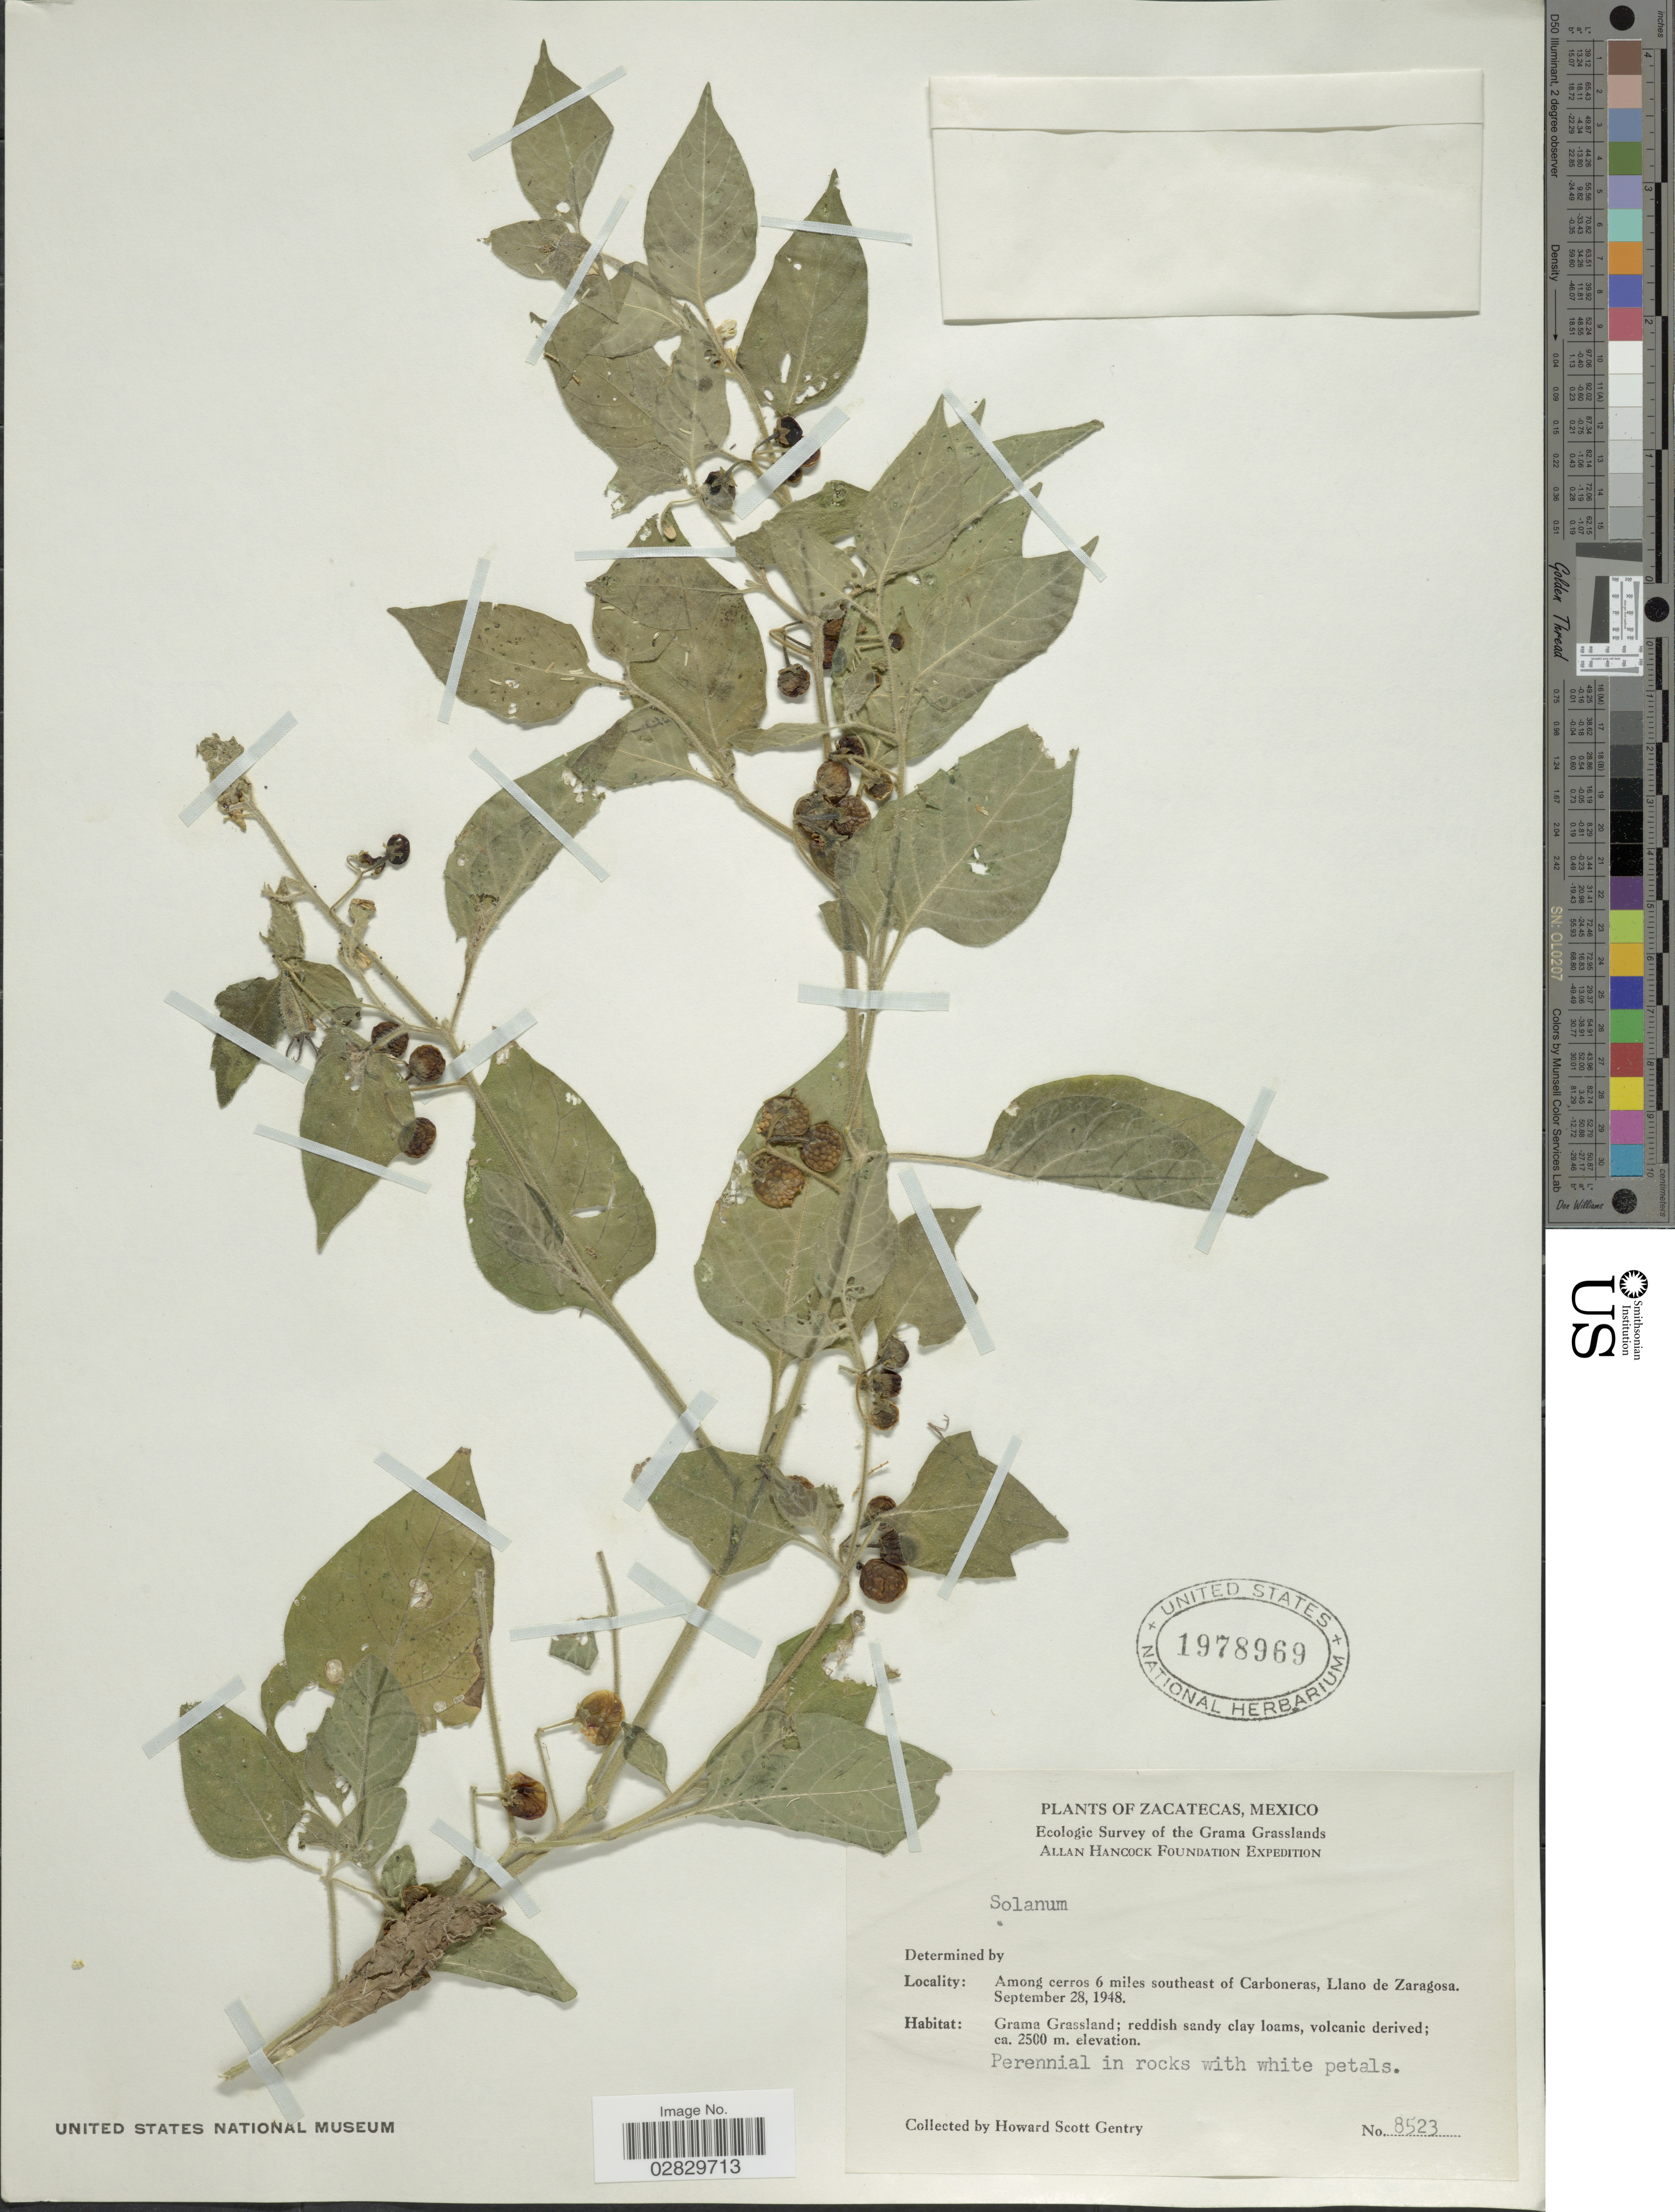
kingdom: Plantae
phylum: Tracheophyta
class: Magnoliopsida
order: Solanales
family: Solanaceae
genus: Solanum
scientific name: Solanum pruinosum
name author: Dunal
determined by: Knapp, S. D.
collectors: H. S. Gentry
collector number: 8523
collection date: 1948-09-28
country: Mexico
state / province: Zacatecas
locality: Among cerros 6 miles southeast of Carboneras, Llano de Zaragosa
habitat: grama grassland, reddish sandy clay loam, volcanic derived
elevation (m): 2500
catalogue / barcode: US 1978969